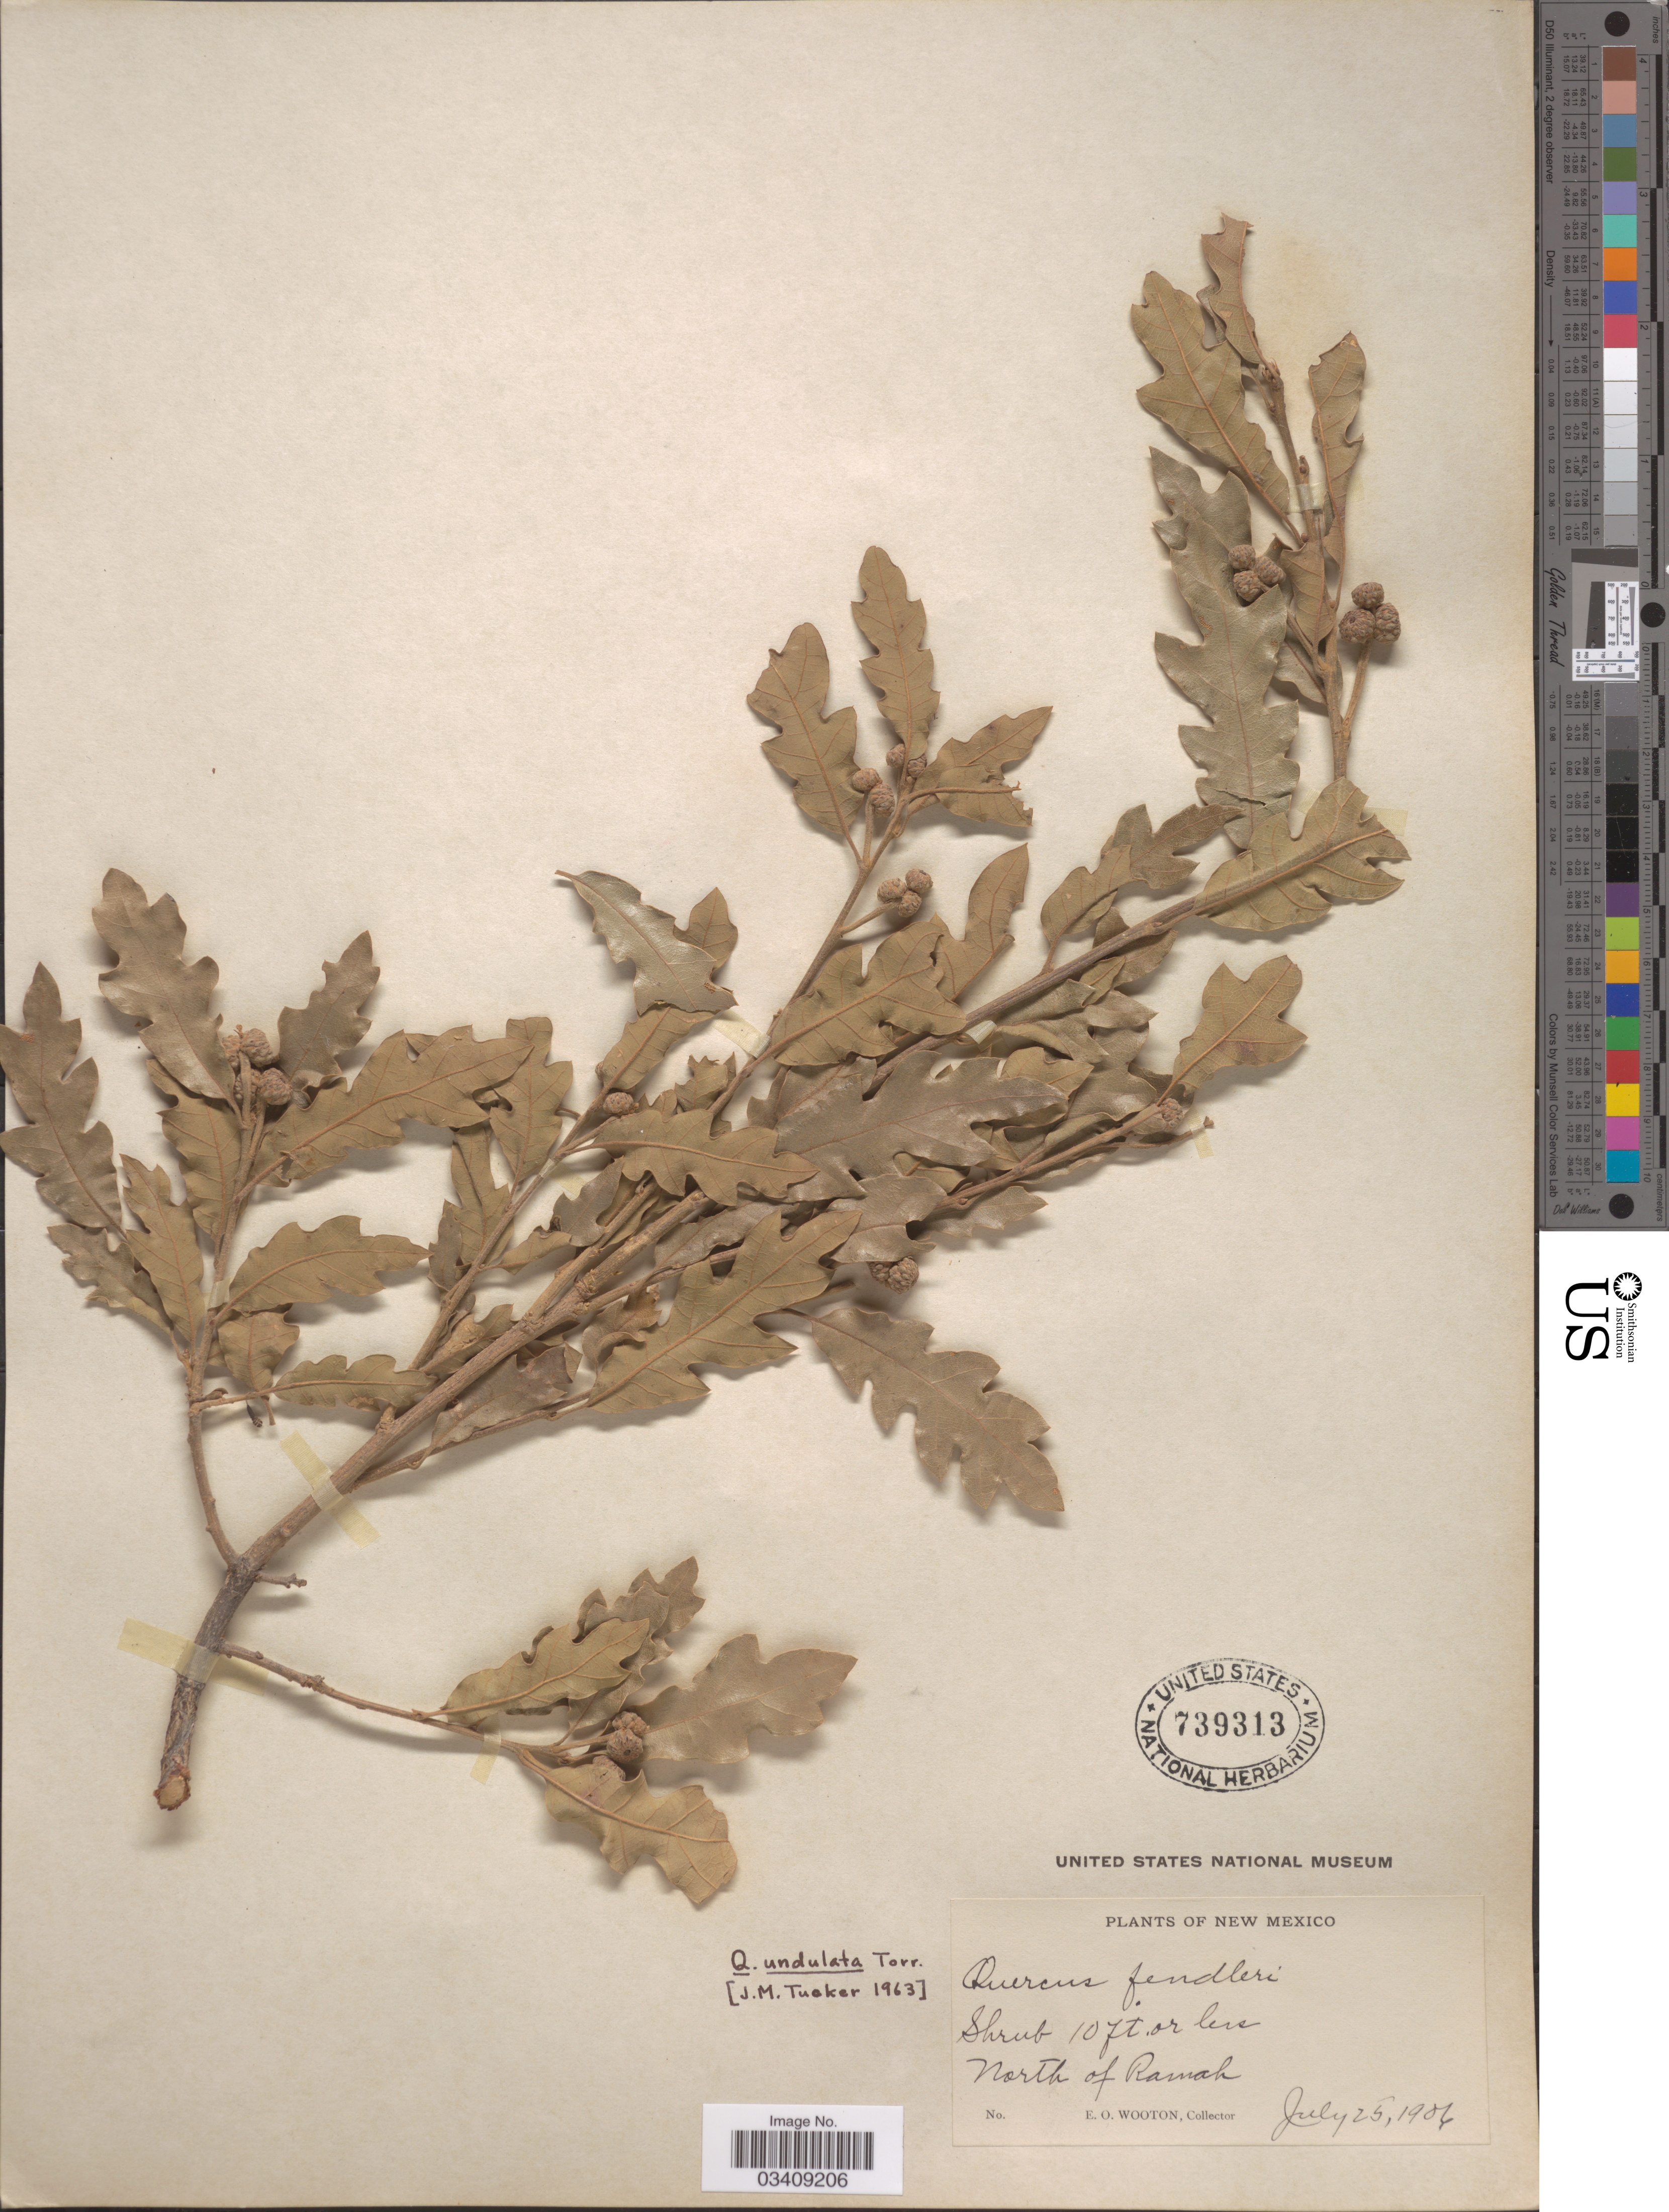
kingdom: Plantae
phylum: Tracheophyta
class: Magnoliopsida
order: Fagales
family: Fagaceae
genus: Quercus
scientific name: Quercus undulata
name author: Torr.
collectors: E. O. Wooton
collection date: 1906-07-25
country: United States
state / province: New Mexico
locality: North of Ramah.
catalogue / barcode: US 739313